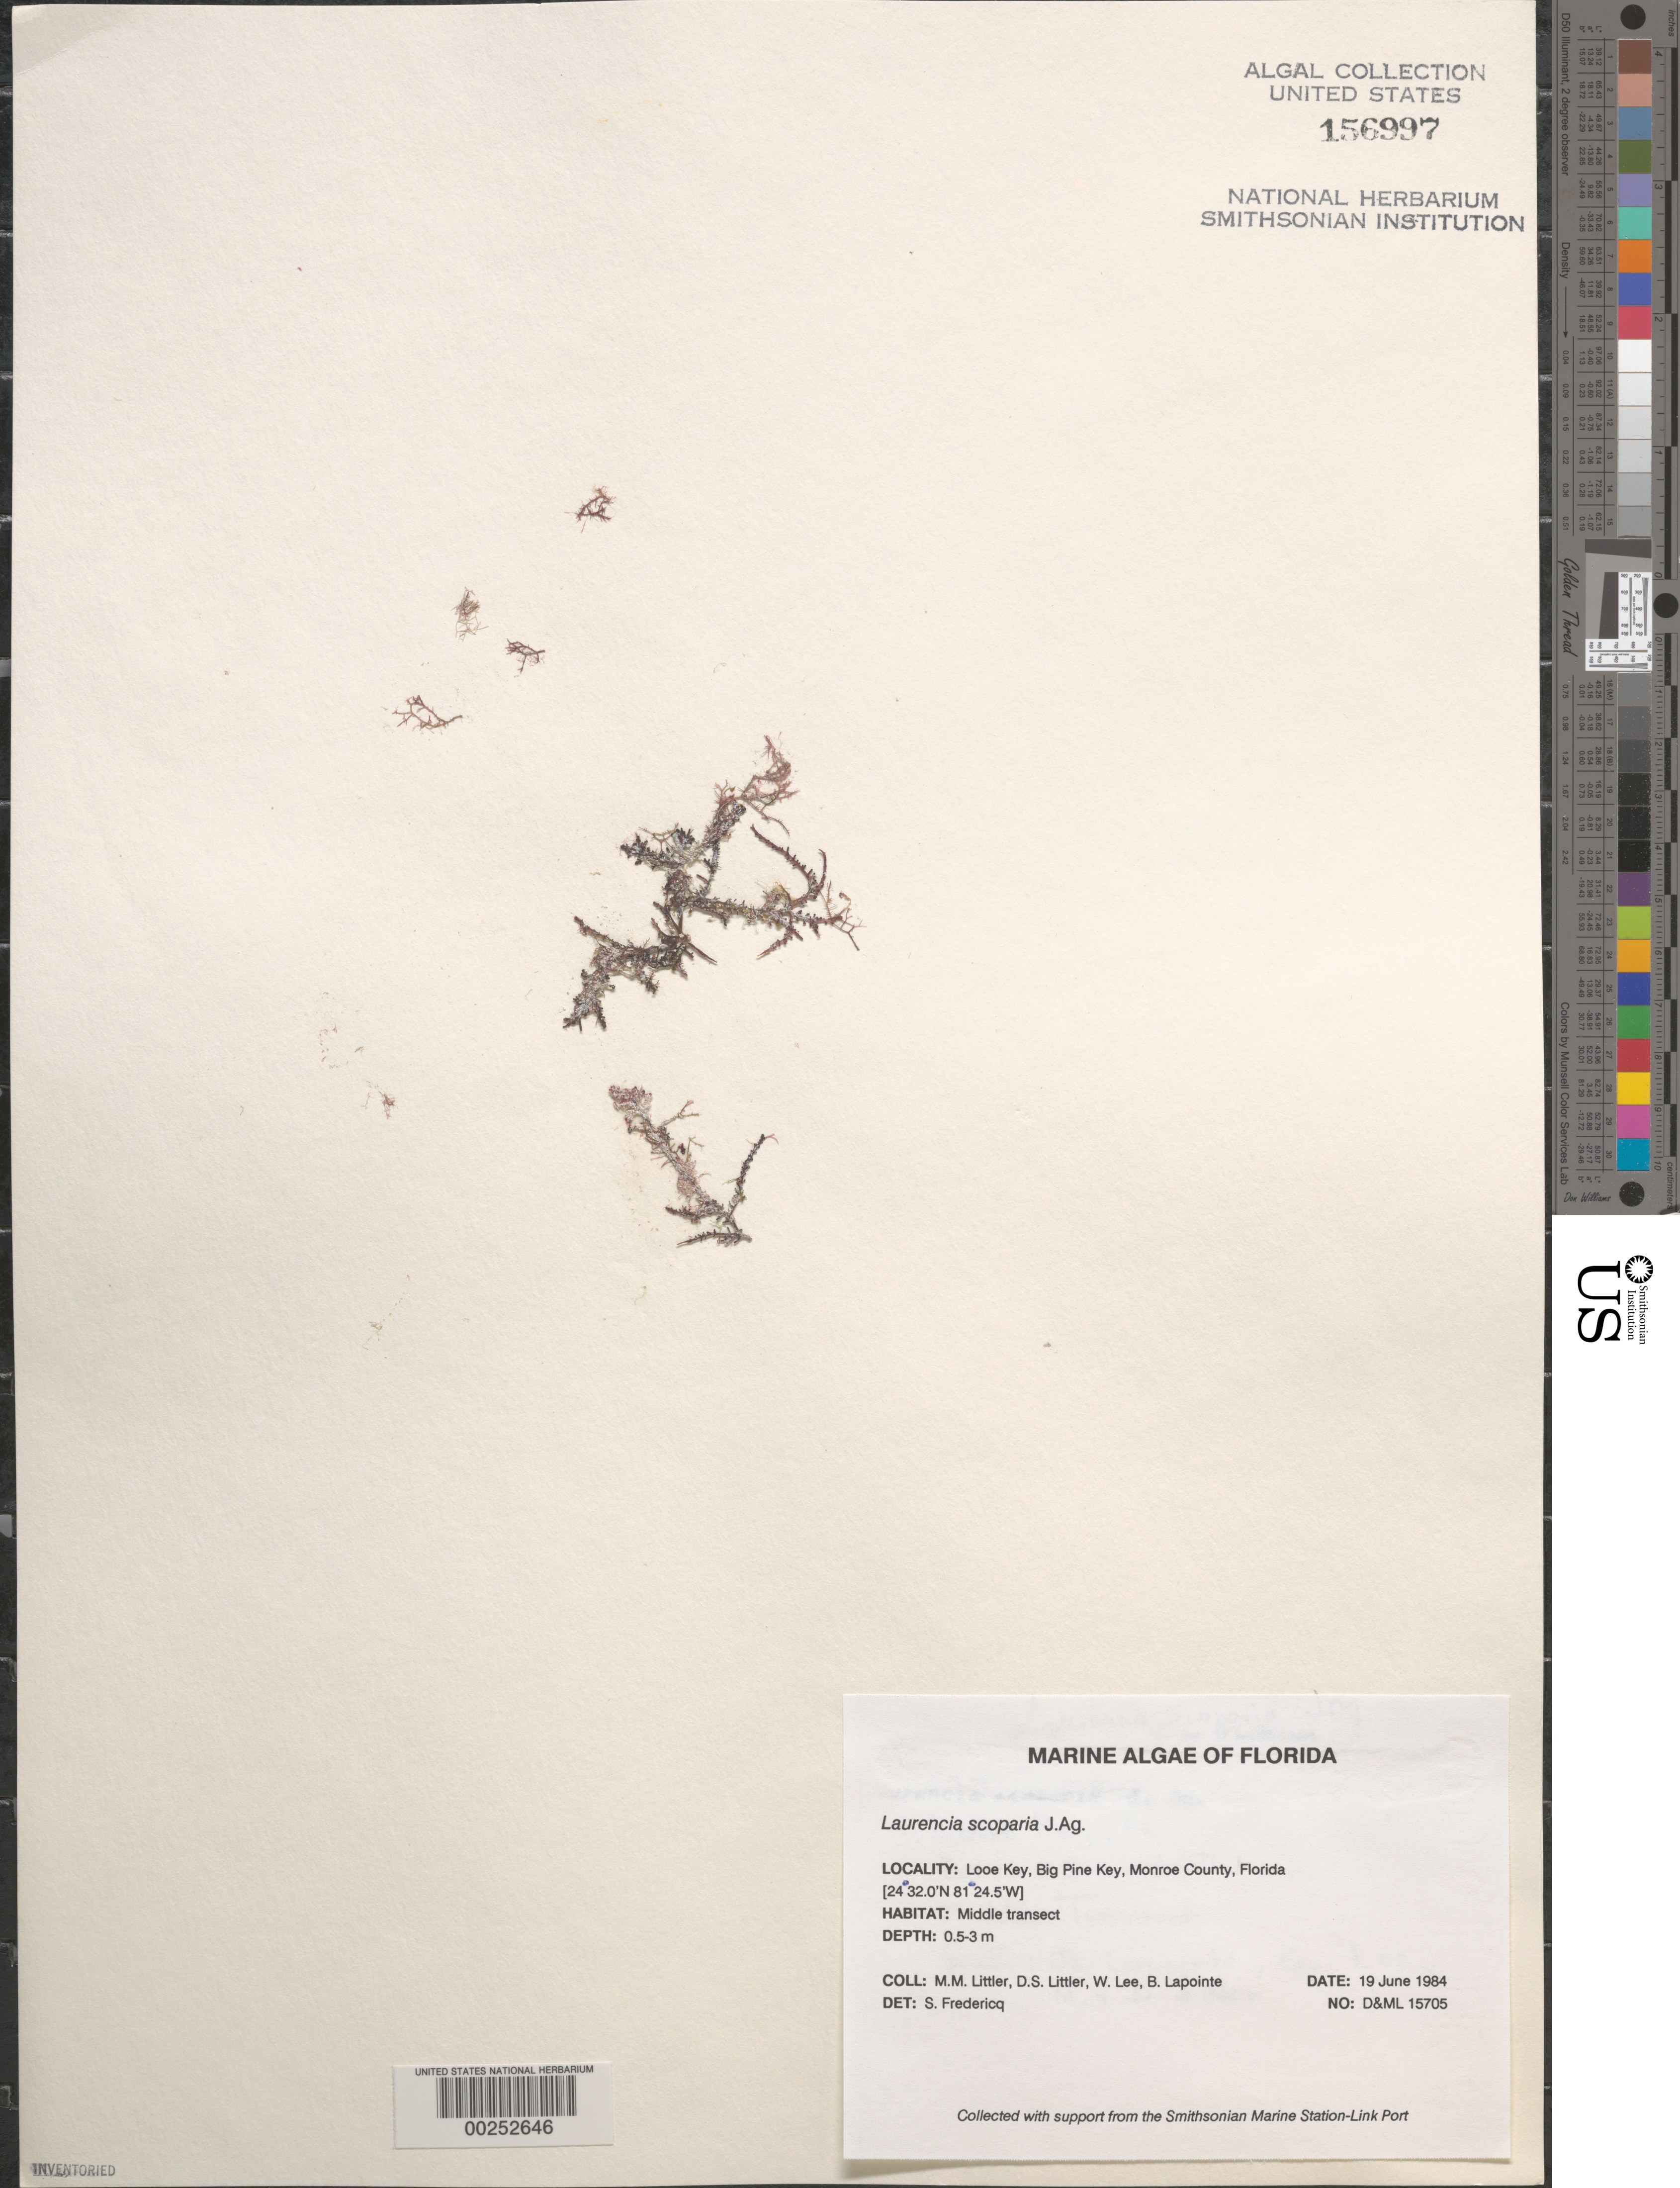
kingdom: Plantae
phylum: Rhodophyta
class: Florideophyceae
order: Ceramiales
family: Rhodomelaceae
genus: Laurencia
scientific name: Laurencia dendroidea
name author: J. Agardh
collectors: M. M. Littler, D. S. Littler, W. Lee & B. Lapointe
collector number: D&ML 15705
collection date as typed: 19 Jun 1984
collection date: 1984-06-19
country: United States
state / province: Florida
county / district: Monroe County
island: Looe Key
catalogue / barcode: US 156997